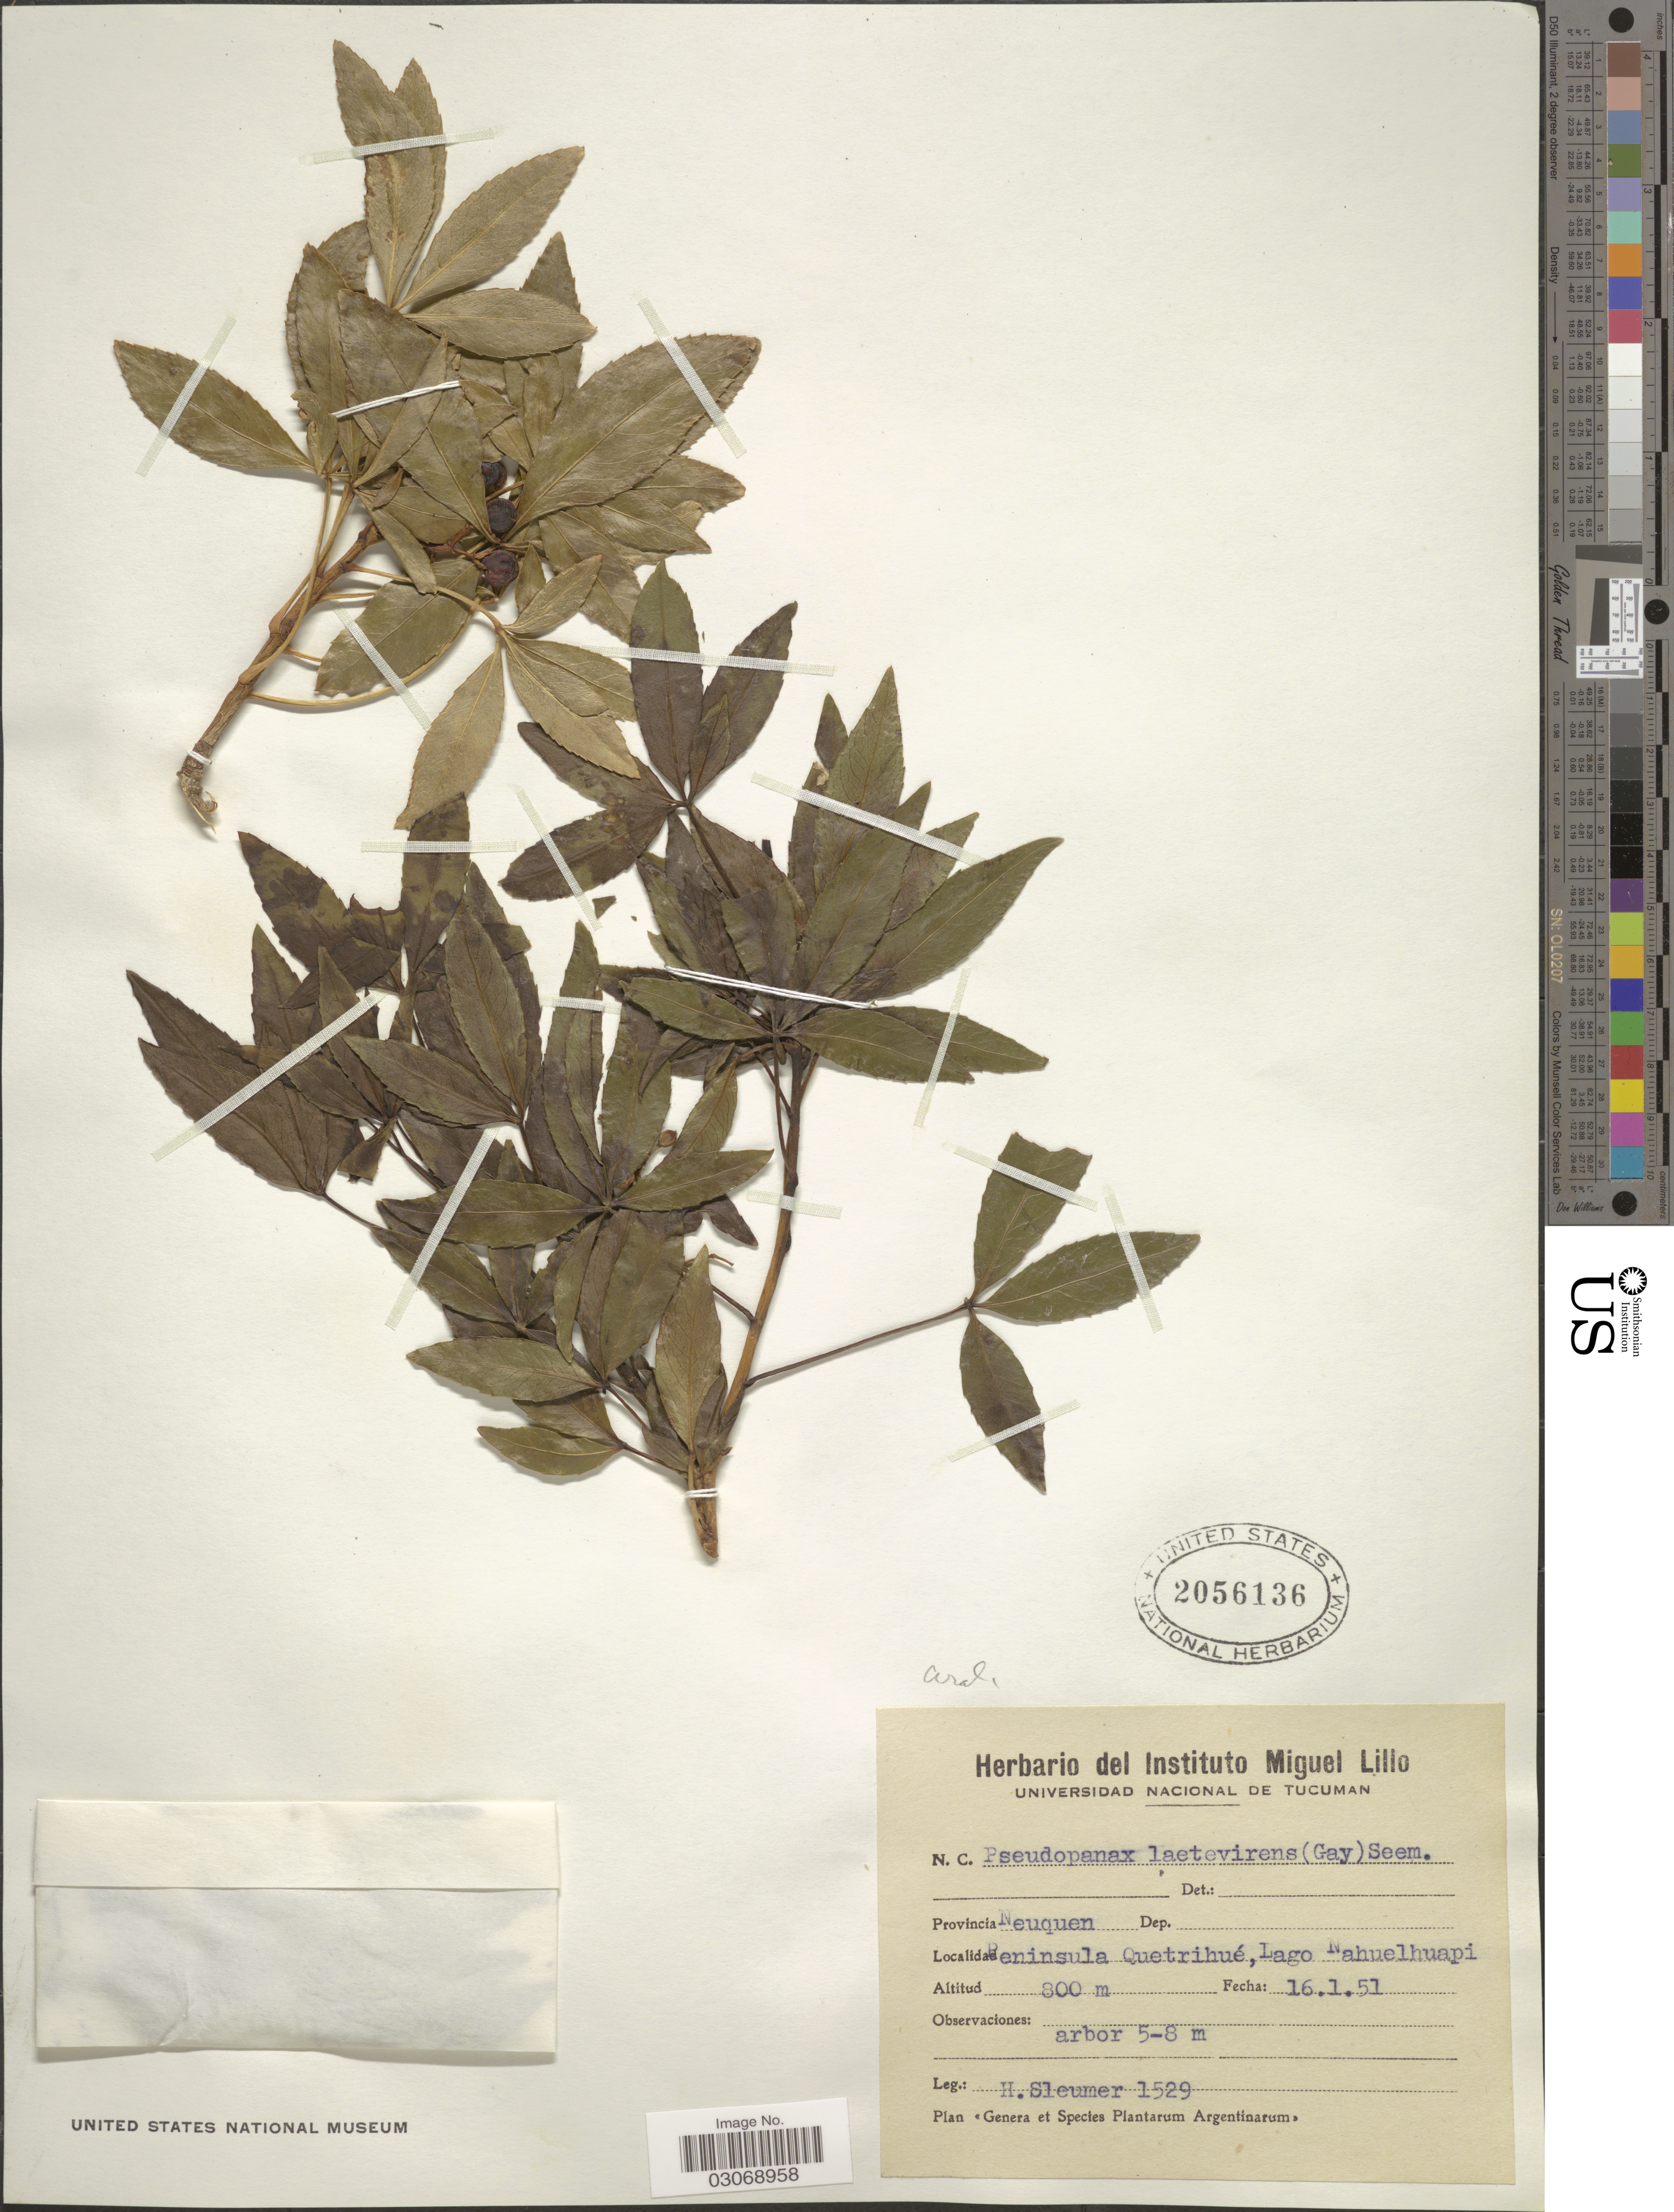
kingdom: Plantae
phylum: Tracheophyta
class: Magnoliopsida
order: Apiales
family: Araliaceae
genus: Pseudopanax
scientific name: Pseudopanax laetevirens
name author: (Gay) Baill.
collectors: H. O. Sleumer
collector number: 1529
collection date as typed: Transcribed d/m/y: 16/1/51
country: Argentina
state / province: Neuquen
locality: Provincia Neunquen. Peninsula Quetrihué, Lago Nahuelhuapi.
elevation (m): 800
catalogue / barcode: US 2056136